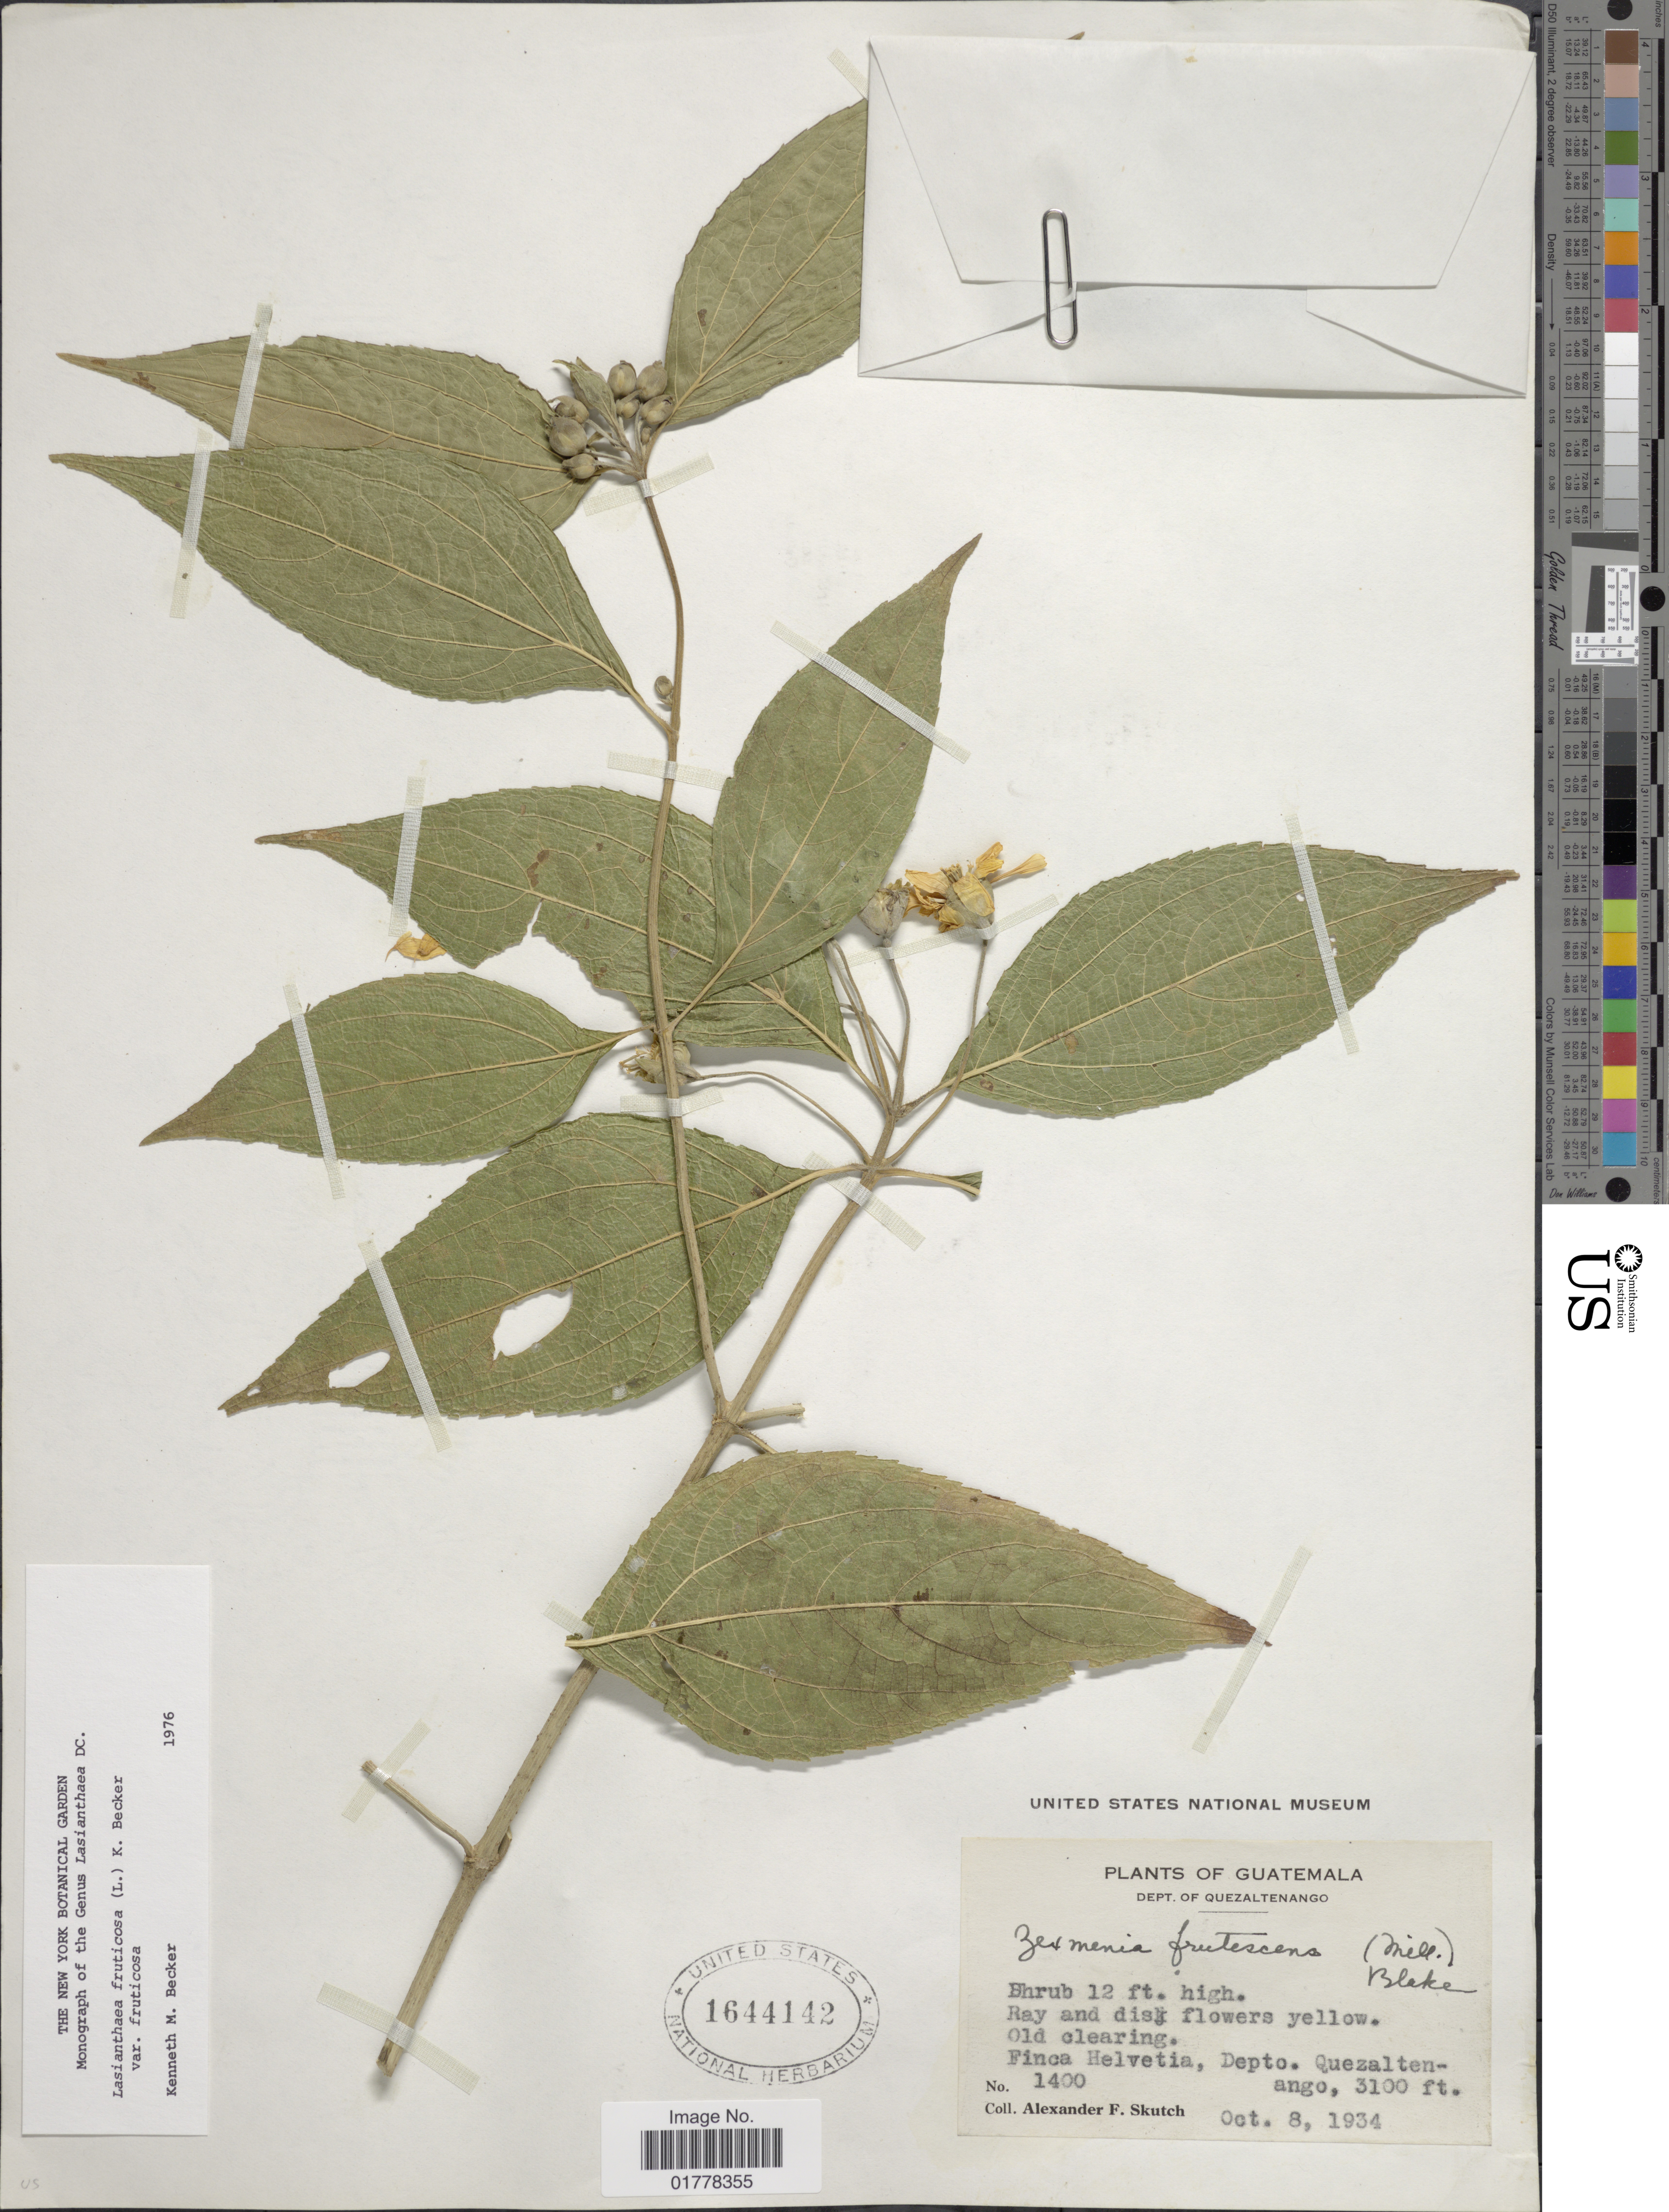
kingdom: Plantae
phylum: Tracheophyta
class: Magnoliopsida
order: Asterales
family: Asteraceae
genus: Lasianthaea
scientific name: Lasianthaea fruticosa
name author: (L.) K.M. Becker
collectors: A. F. Skutch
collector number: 1400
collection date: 1934-10-08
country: Guatemala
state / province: Quetzaltenango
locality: Dept. de Quezaltenango. Finca Helvetia, Depto. Quezaltenango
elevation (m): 945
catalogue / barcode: US 1644142